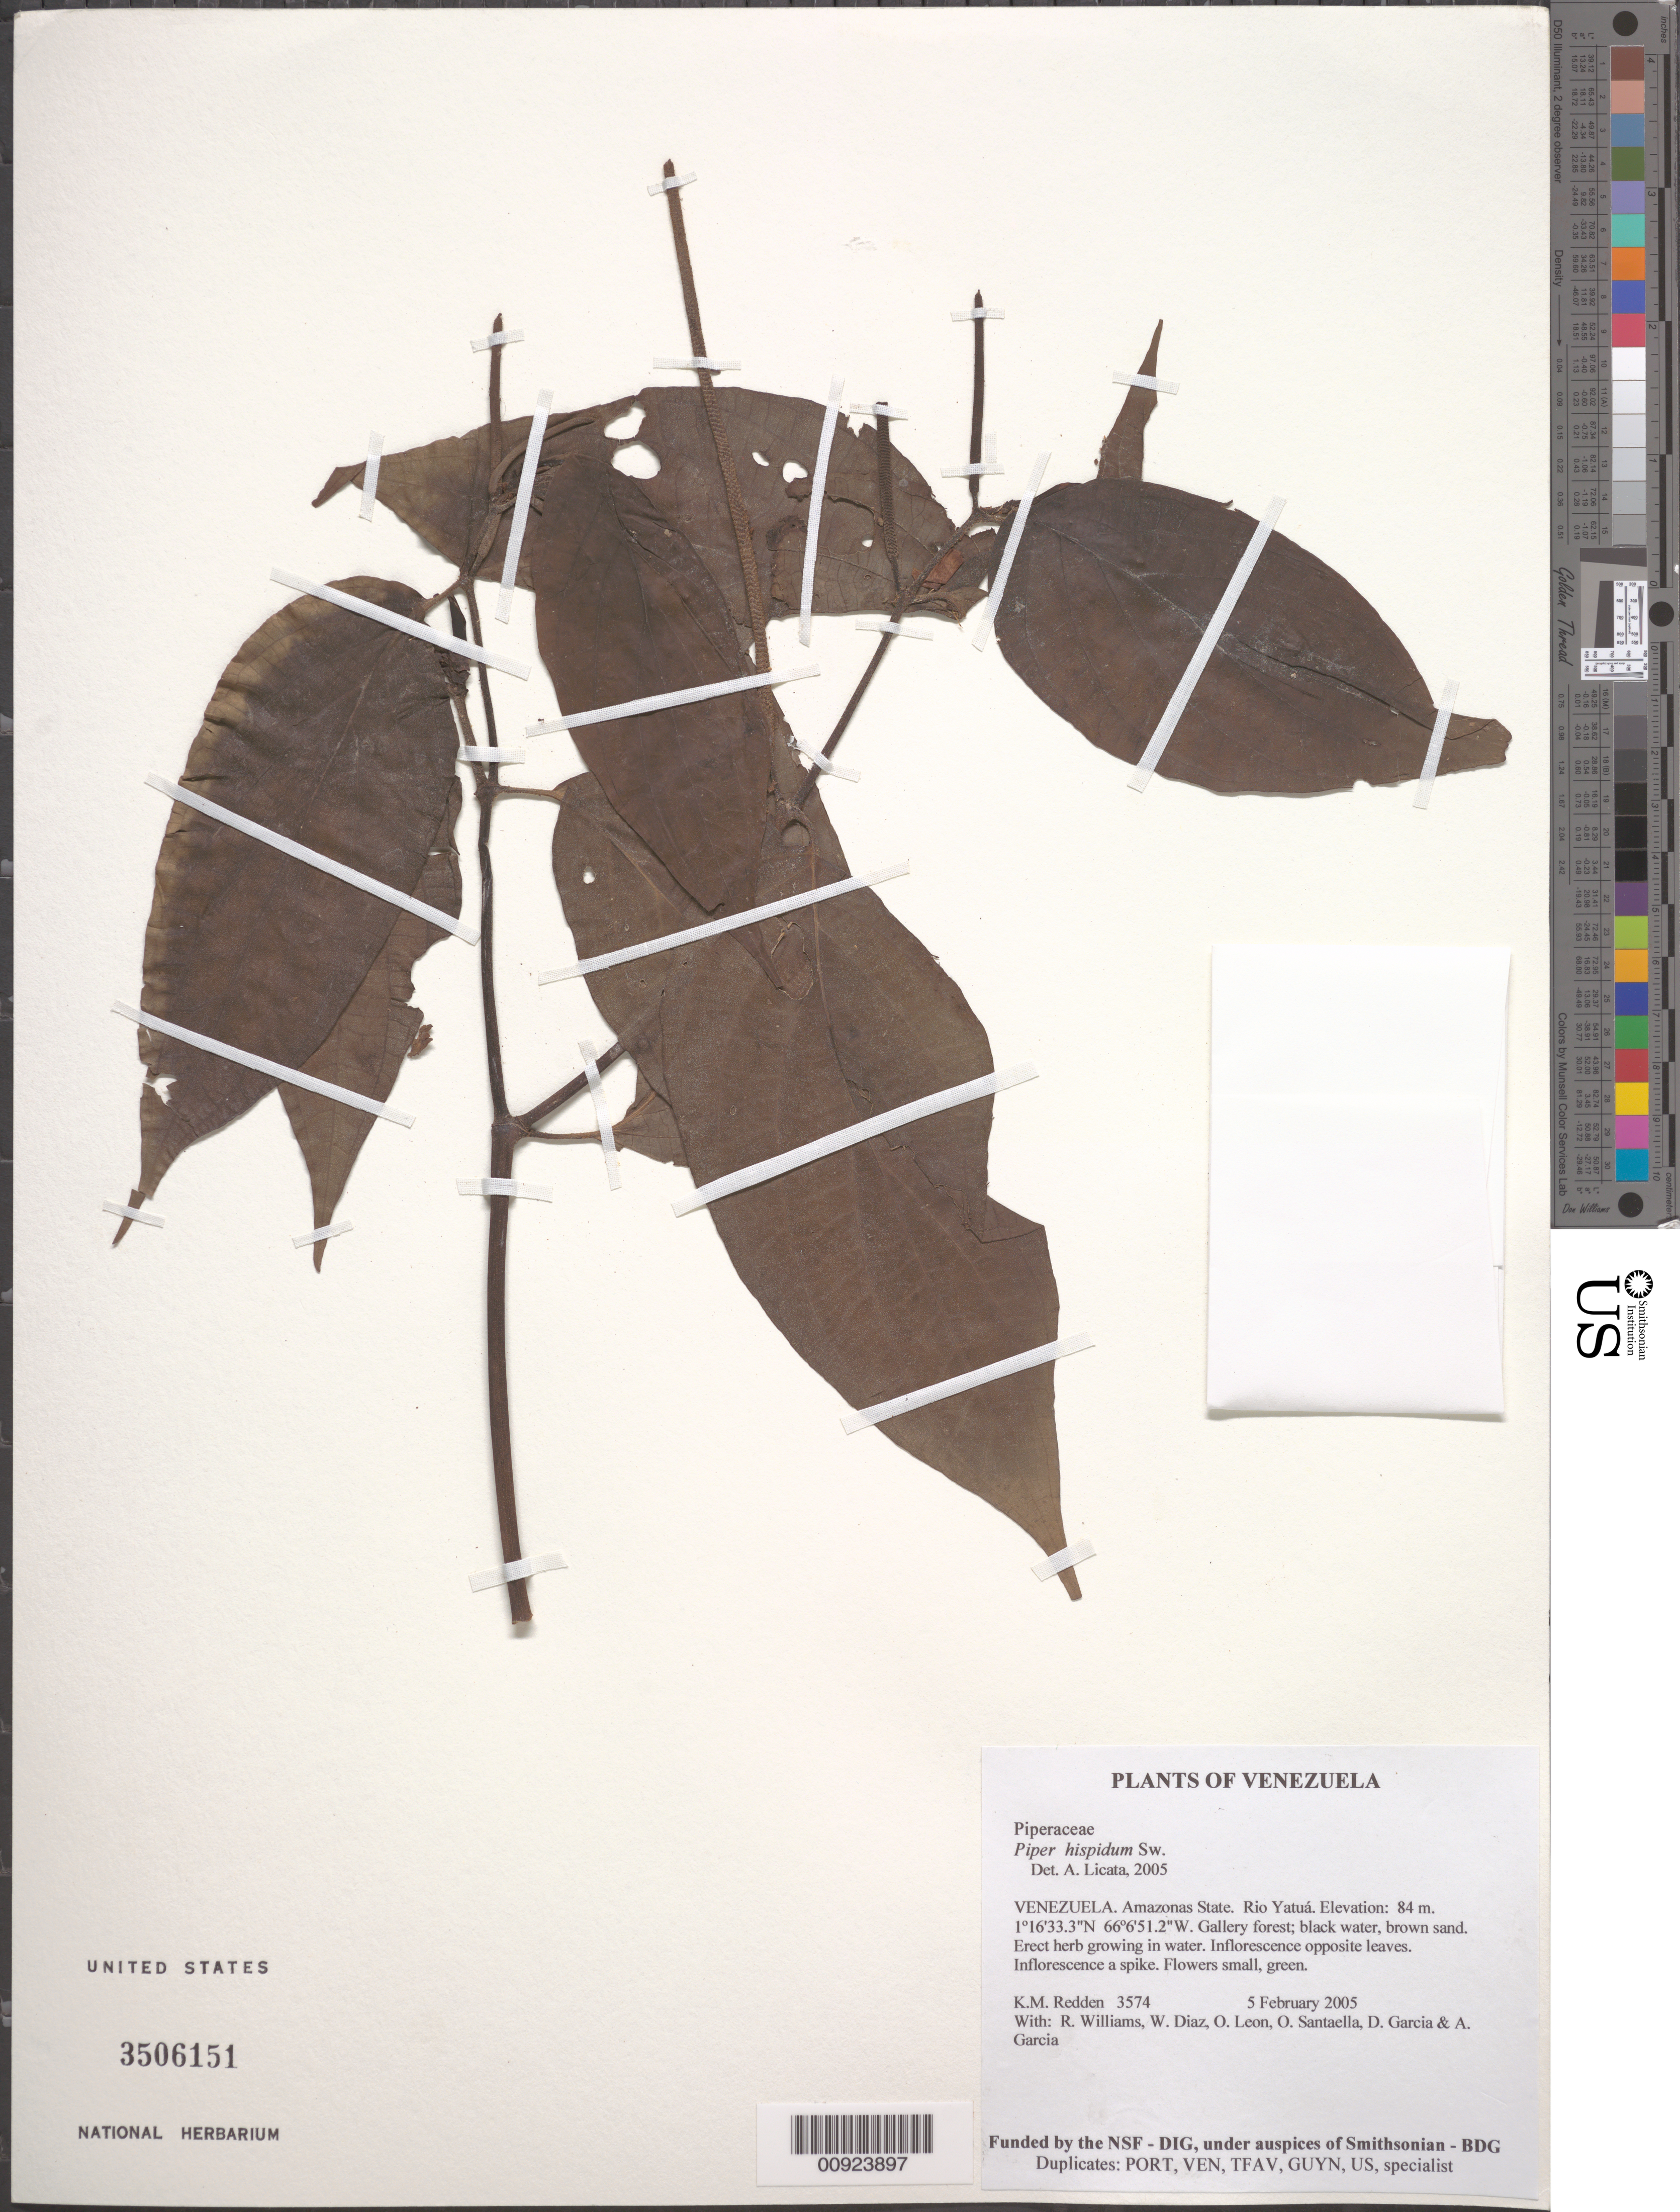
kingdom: Plantae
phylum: Tracheophyta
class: Magnoliopsida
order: Piperales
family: Piperaceae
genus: Piper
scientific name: Piper hispidum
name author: Sw.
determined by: Licata, A., (PORT), Univ. Nac. Exp. de los Llanos Ezequiel Zamora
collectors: K. M. Redden, R. Williams, W. Díaz P., O. León, O. Santaella, D. Garcia & A. Garcia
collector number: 3574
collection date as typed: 5 February 2005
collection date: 2005-02-05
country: Venezuela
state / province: Amazonas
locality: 18 - Rio Yatuá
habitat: Gallery forest; black water, brown sand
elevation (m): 84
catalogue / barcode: US 3506151